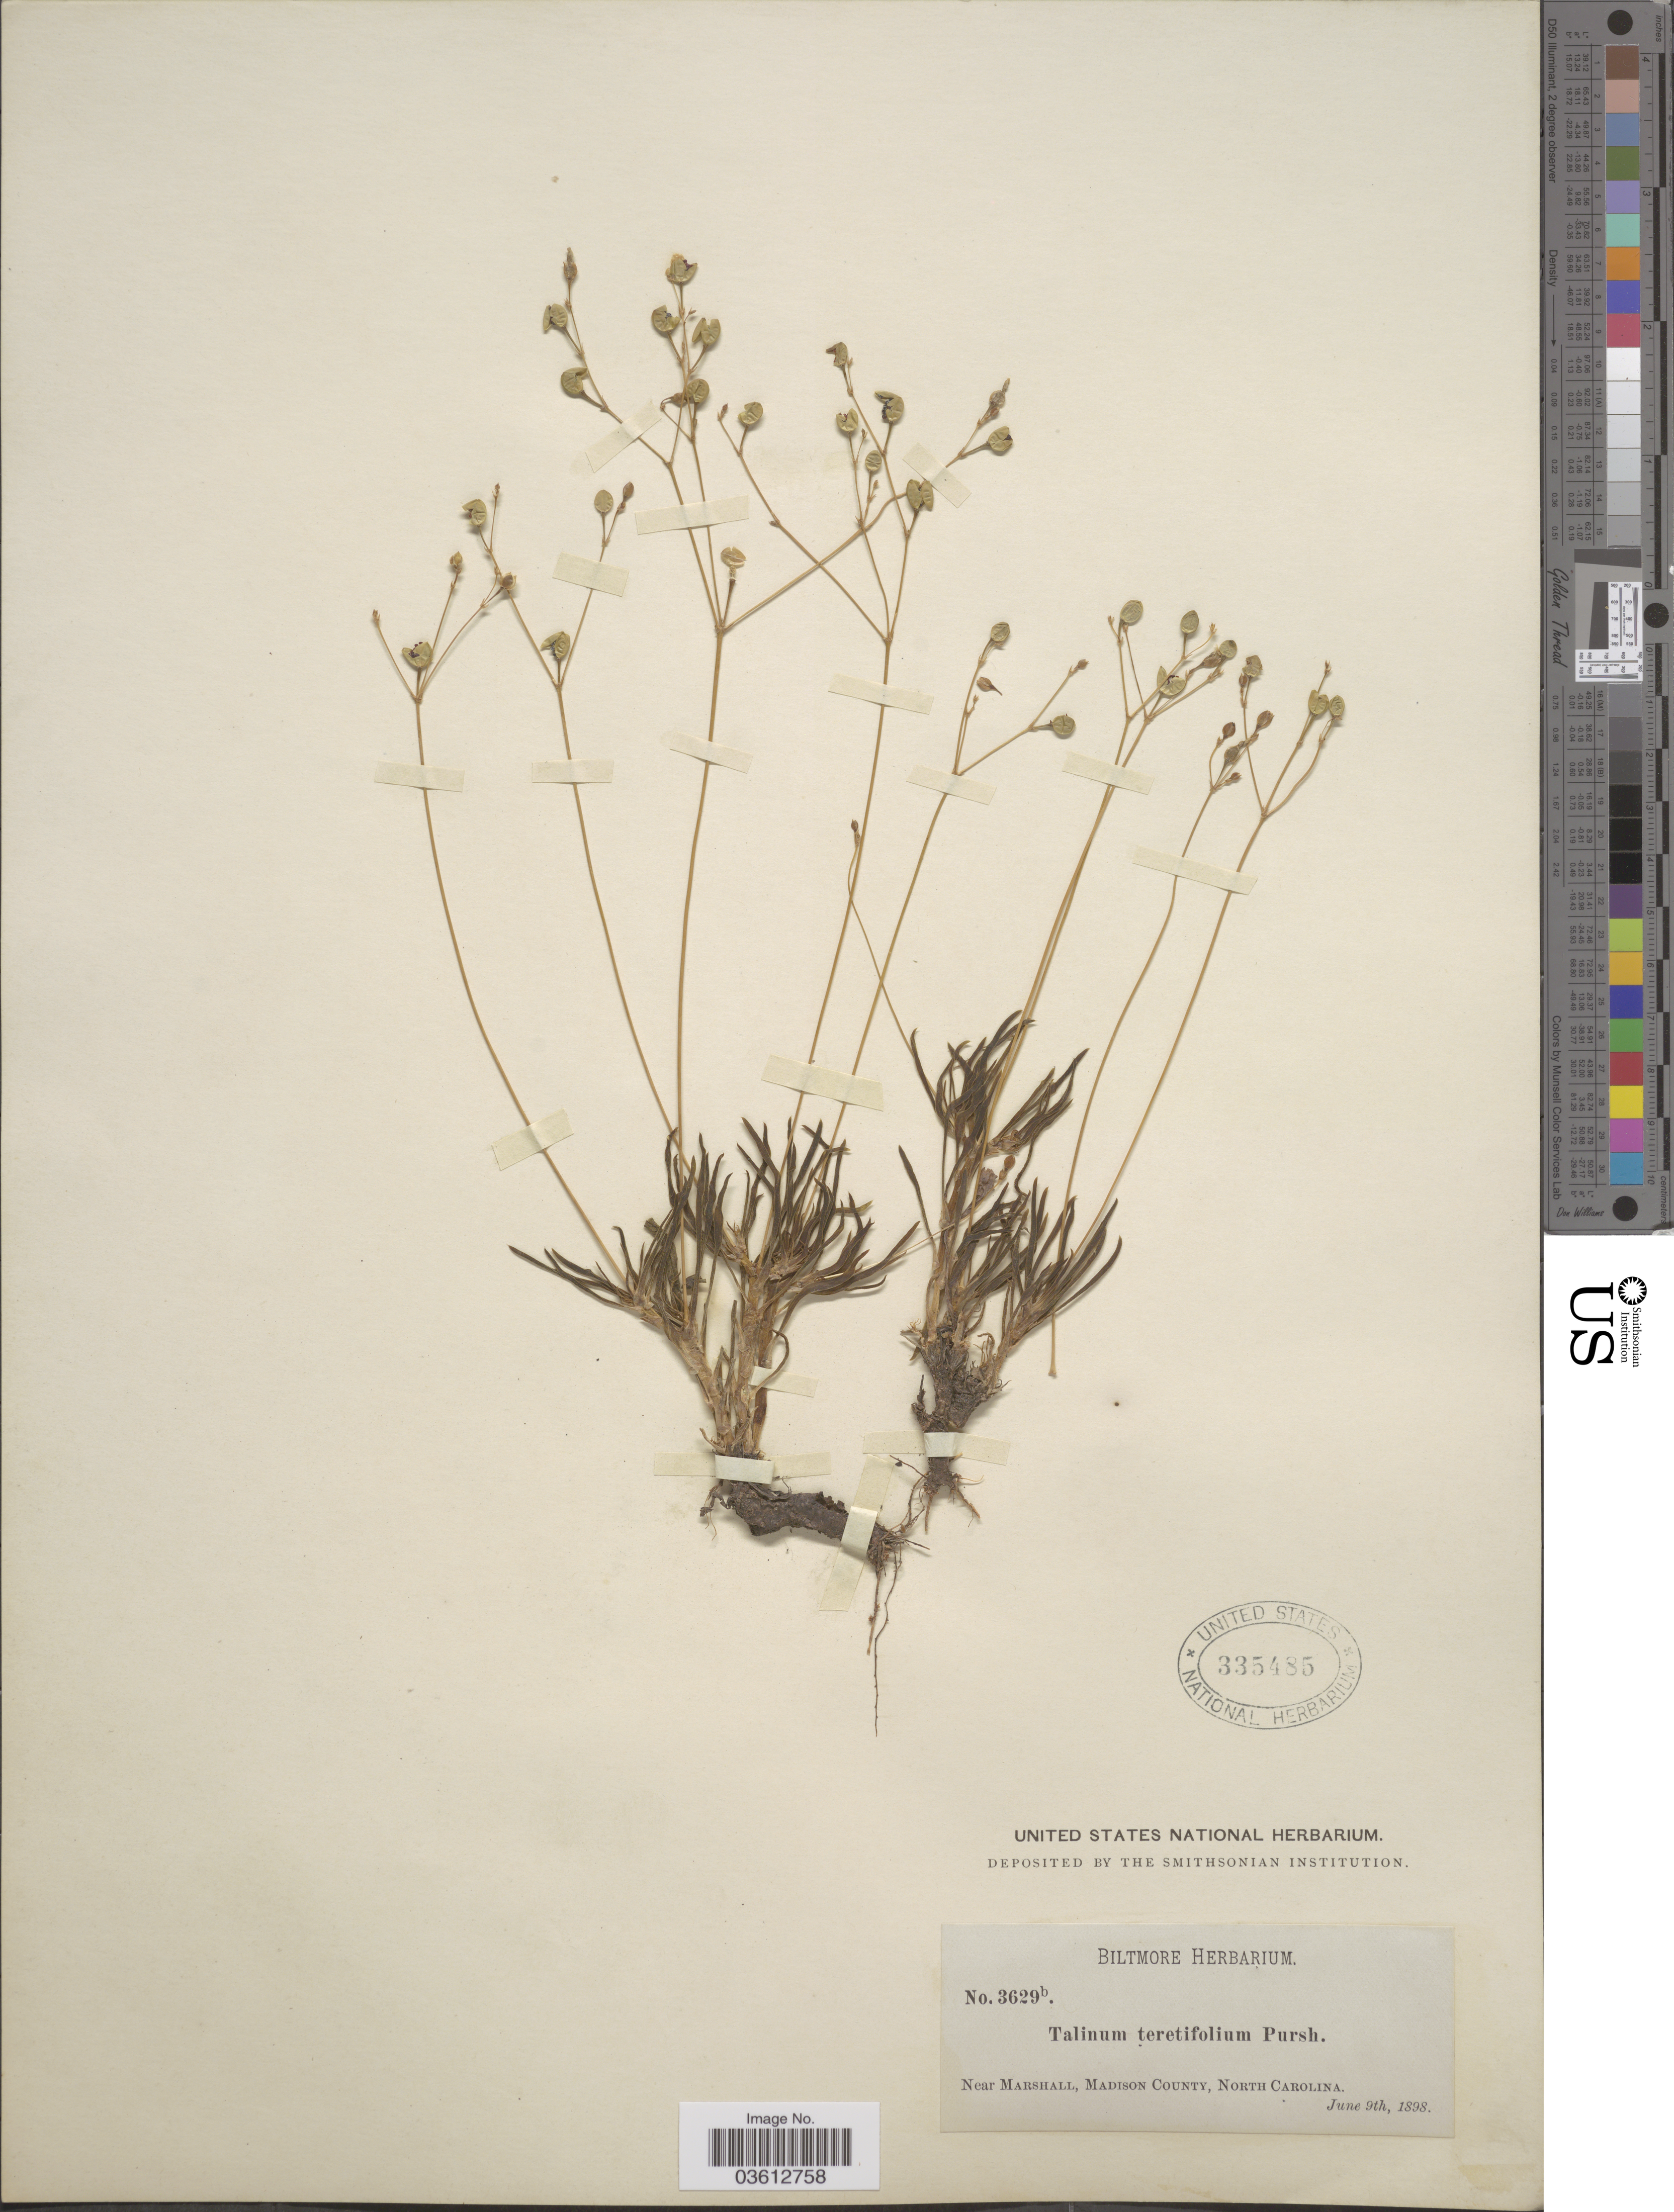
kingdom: Plantae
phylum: Tracheophyta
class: Magnoliopsida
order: Caryophyllales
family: Talinaceae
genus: Talinum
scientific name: Talinum teretifolium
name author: Pursh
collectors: ex herb. Biltmore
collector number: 3629b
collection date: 1898-06-09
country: United States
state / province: North Carolina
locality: Near Marshall, Madison County.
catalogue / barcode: US 335485